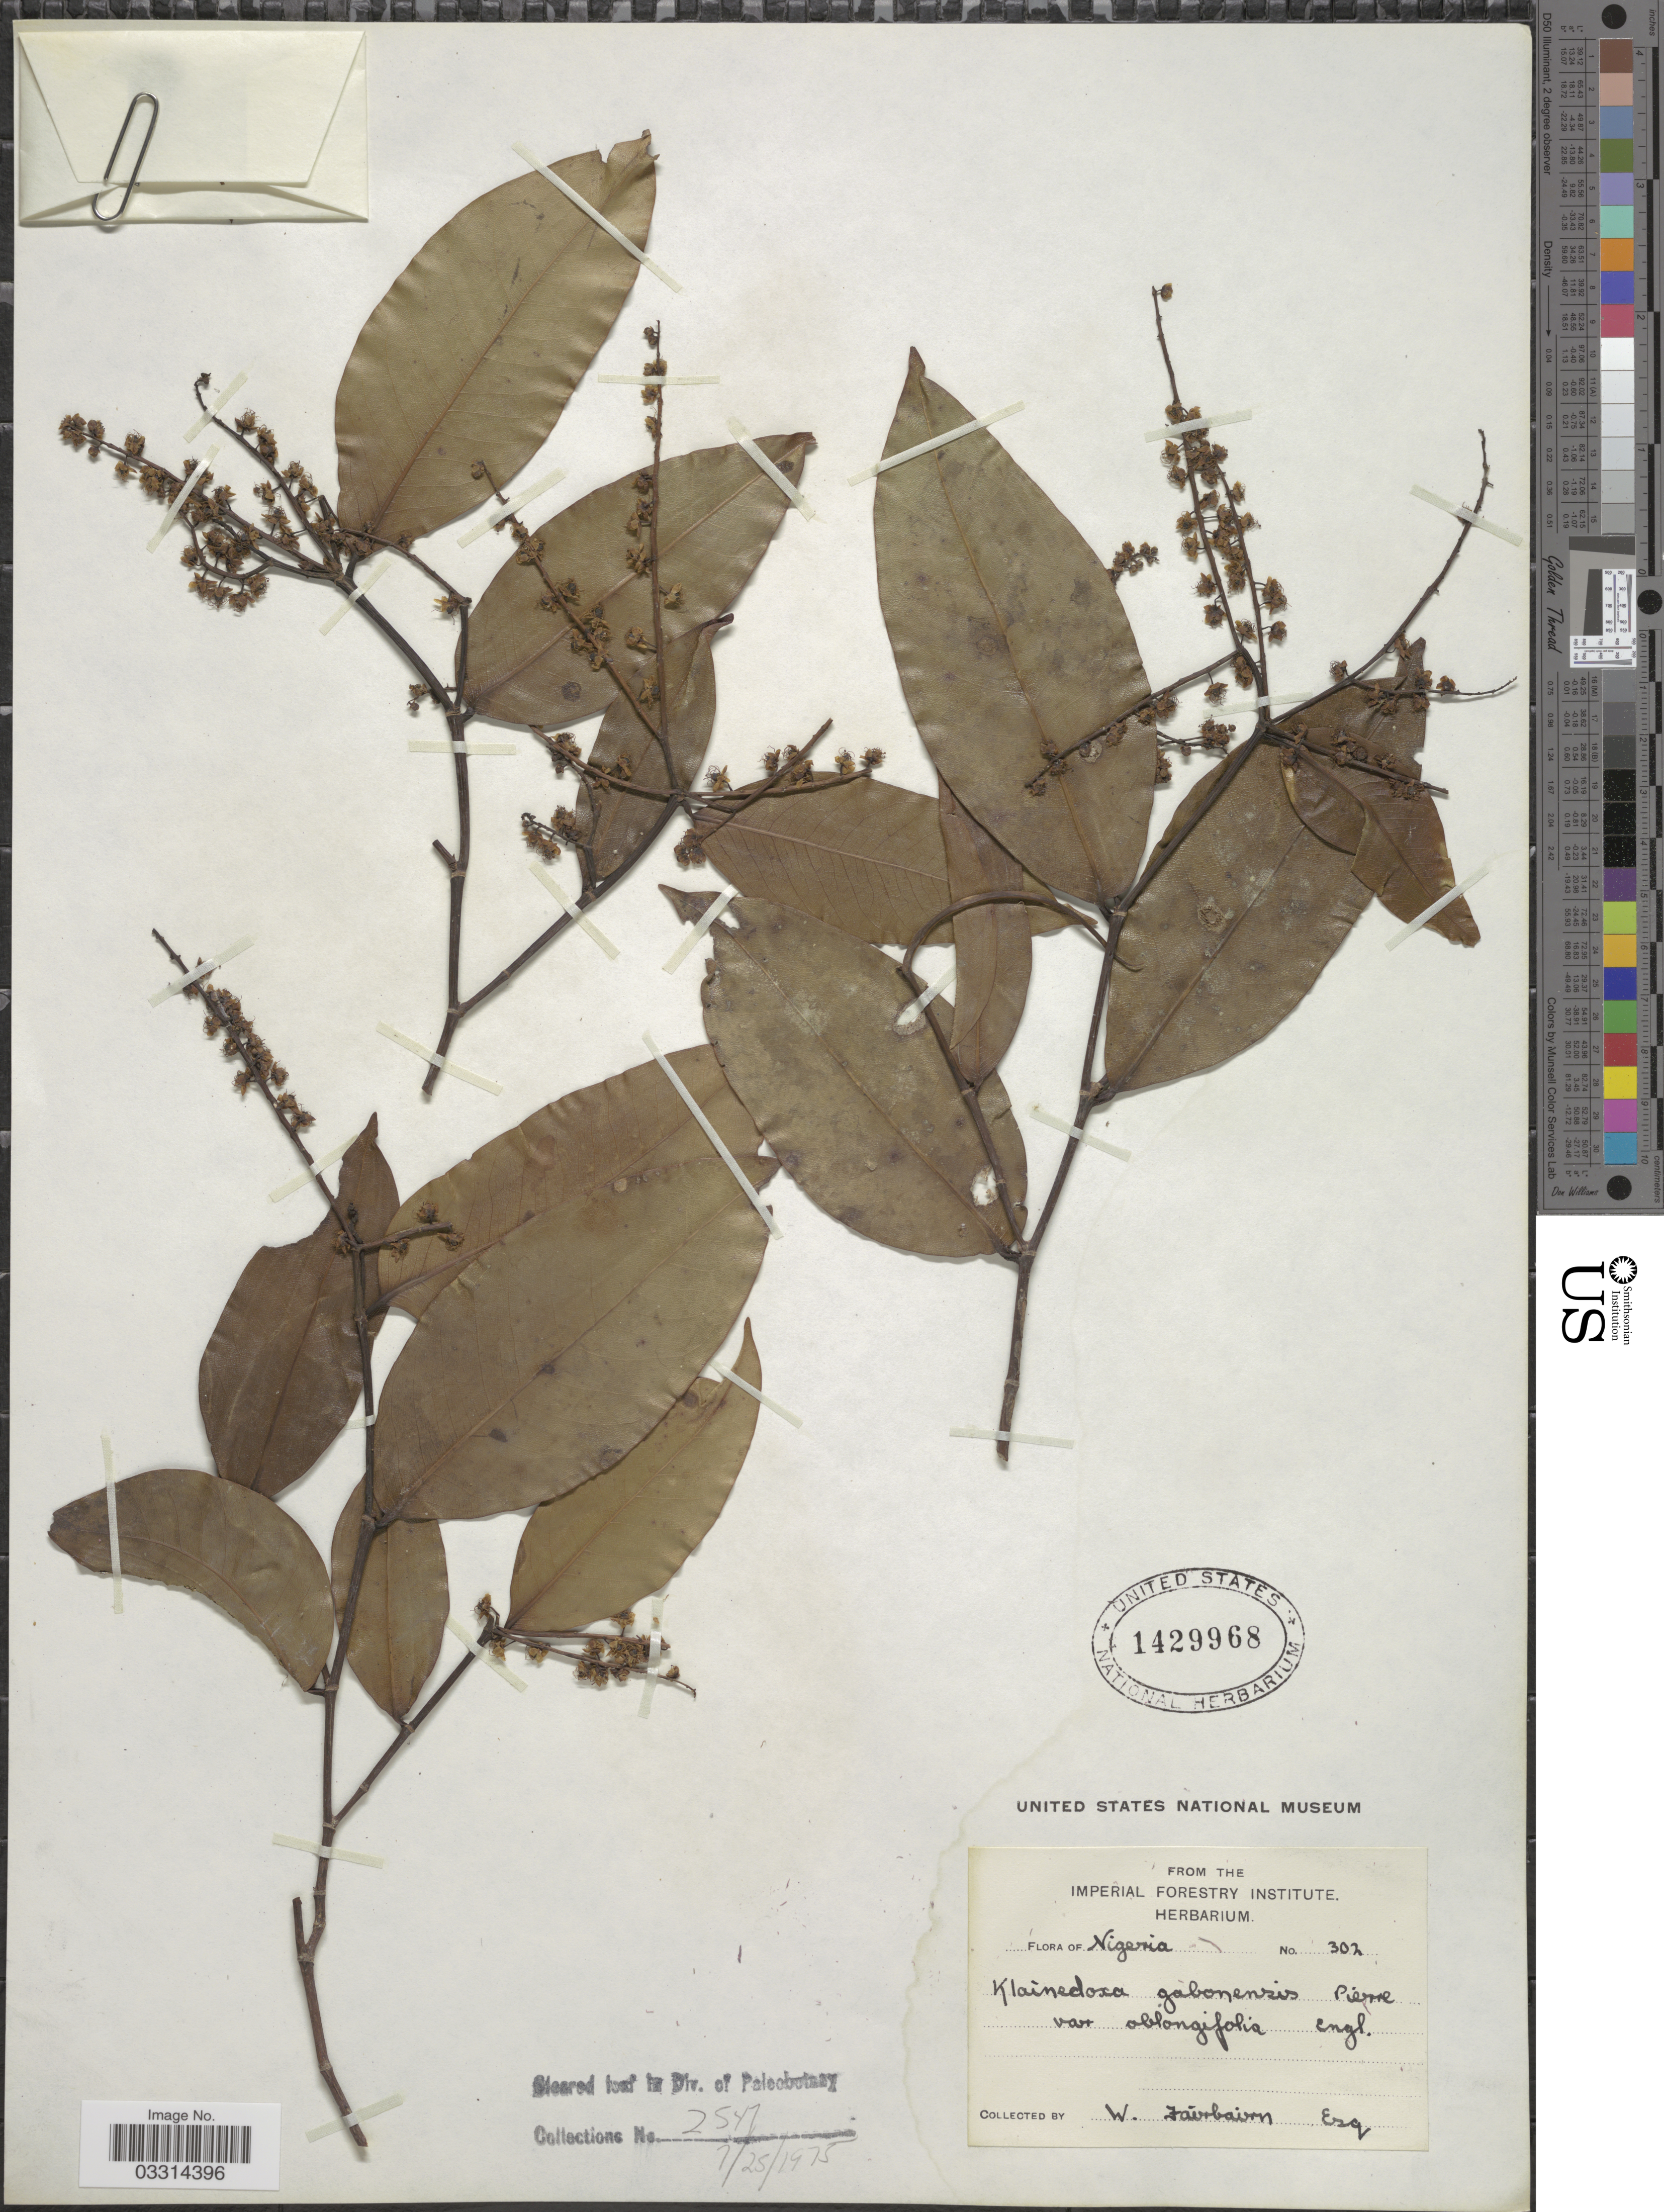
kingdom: Plantae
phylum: Tracheophyta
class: Magnoliopsida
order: Malpighiales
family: Irvingiaceae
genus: Klainedoxa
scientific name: Klainedoxa gabonensis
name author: Pierre ex Engl.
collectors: W. Fairbarn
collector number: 302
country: Nigeria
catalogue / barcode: US 1429968